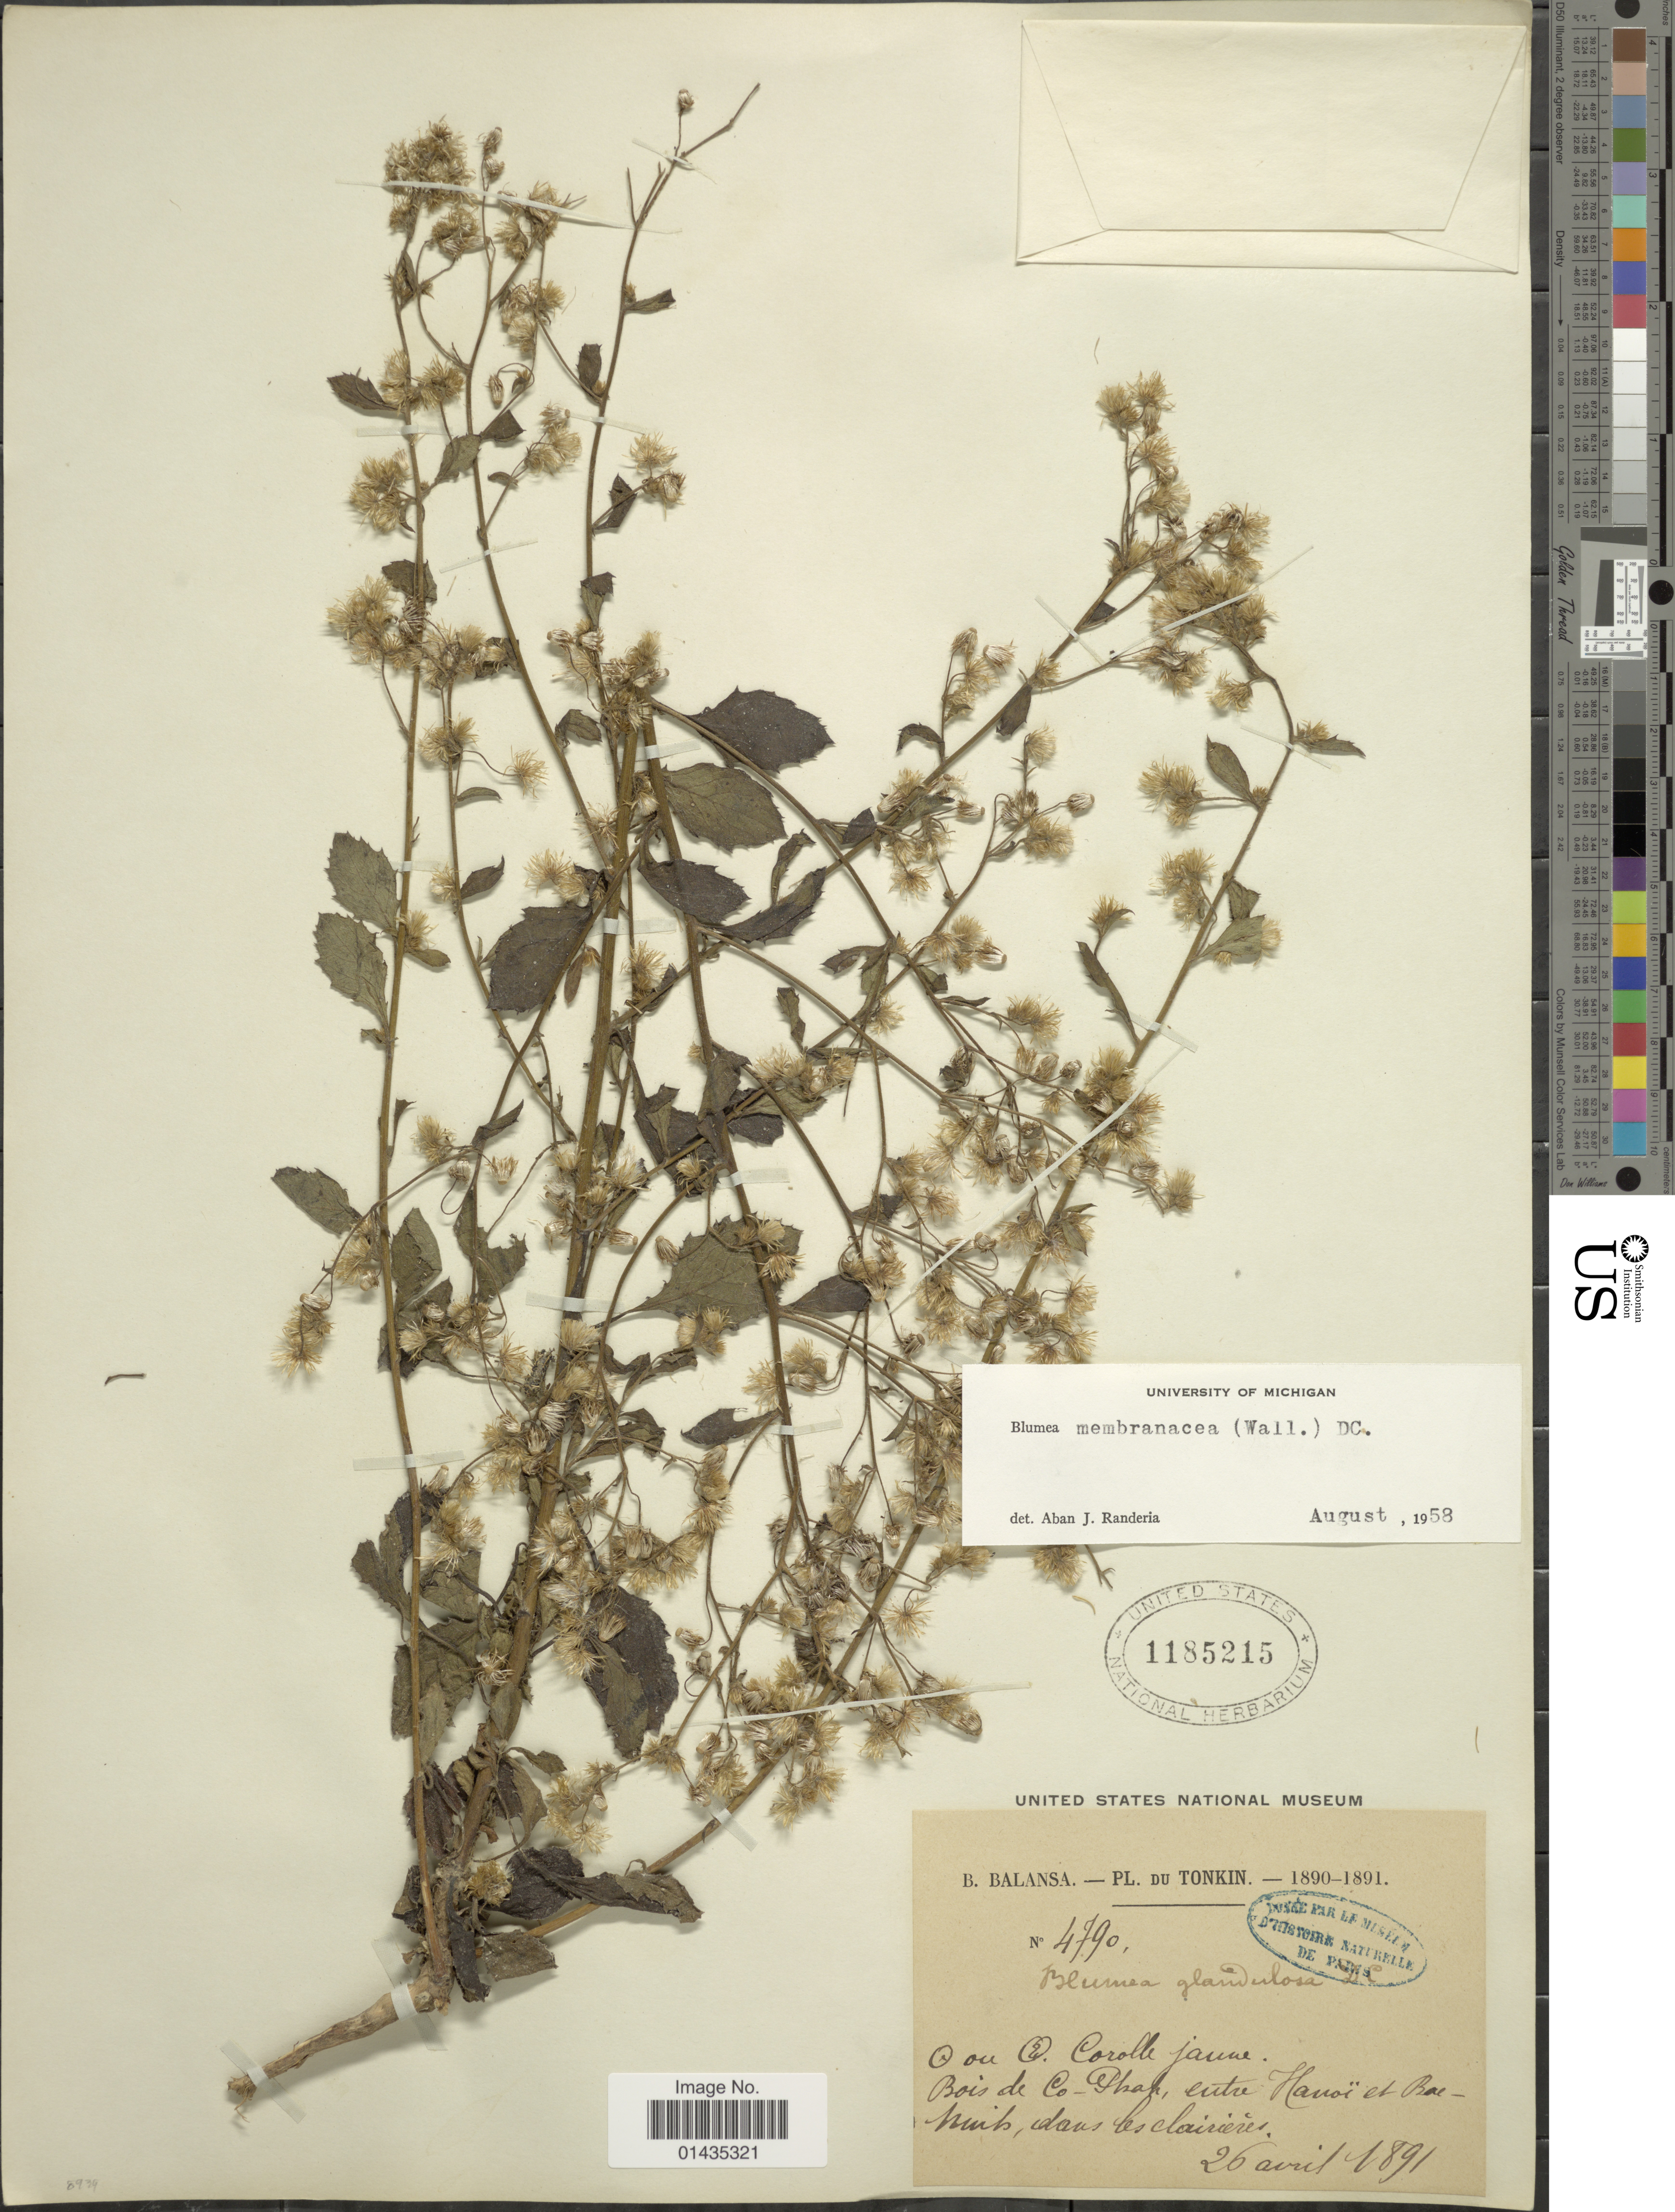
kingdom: Plantae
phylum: Tracheophyta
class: Magnoliopsida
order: Asterales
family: Asteraceae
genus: Blumea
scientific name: Blumea membranacea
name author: DC.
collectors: B. Balansa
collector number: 4790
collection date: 1891-04-26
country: Vietnam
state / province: Ha Noi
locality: Tonkin, bois de Co-Phak, entre Hanoi et Balhuits [interpreted]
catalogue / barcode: US 1185215